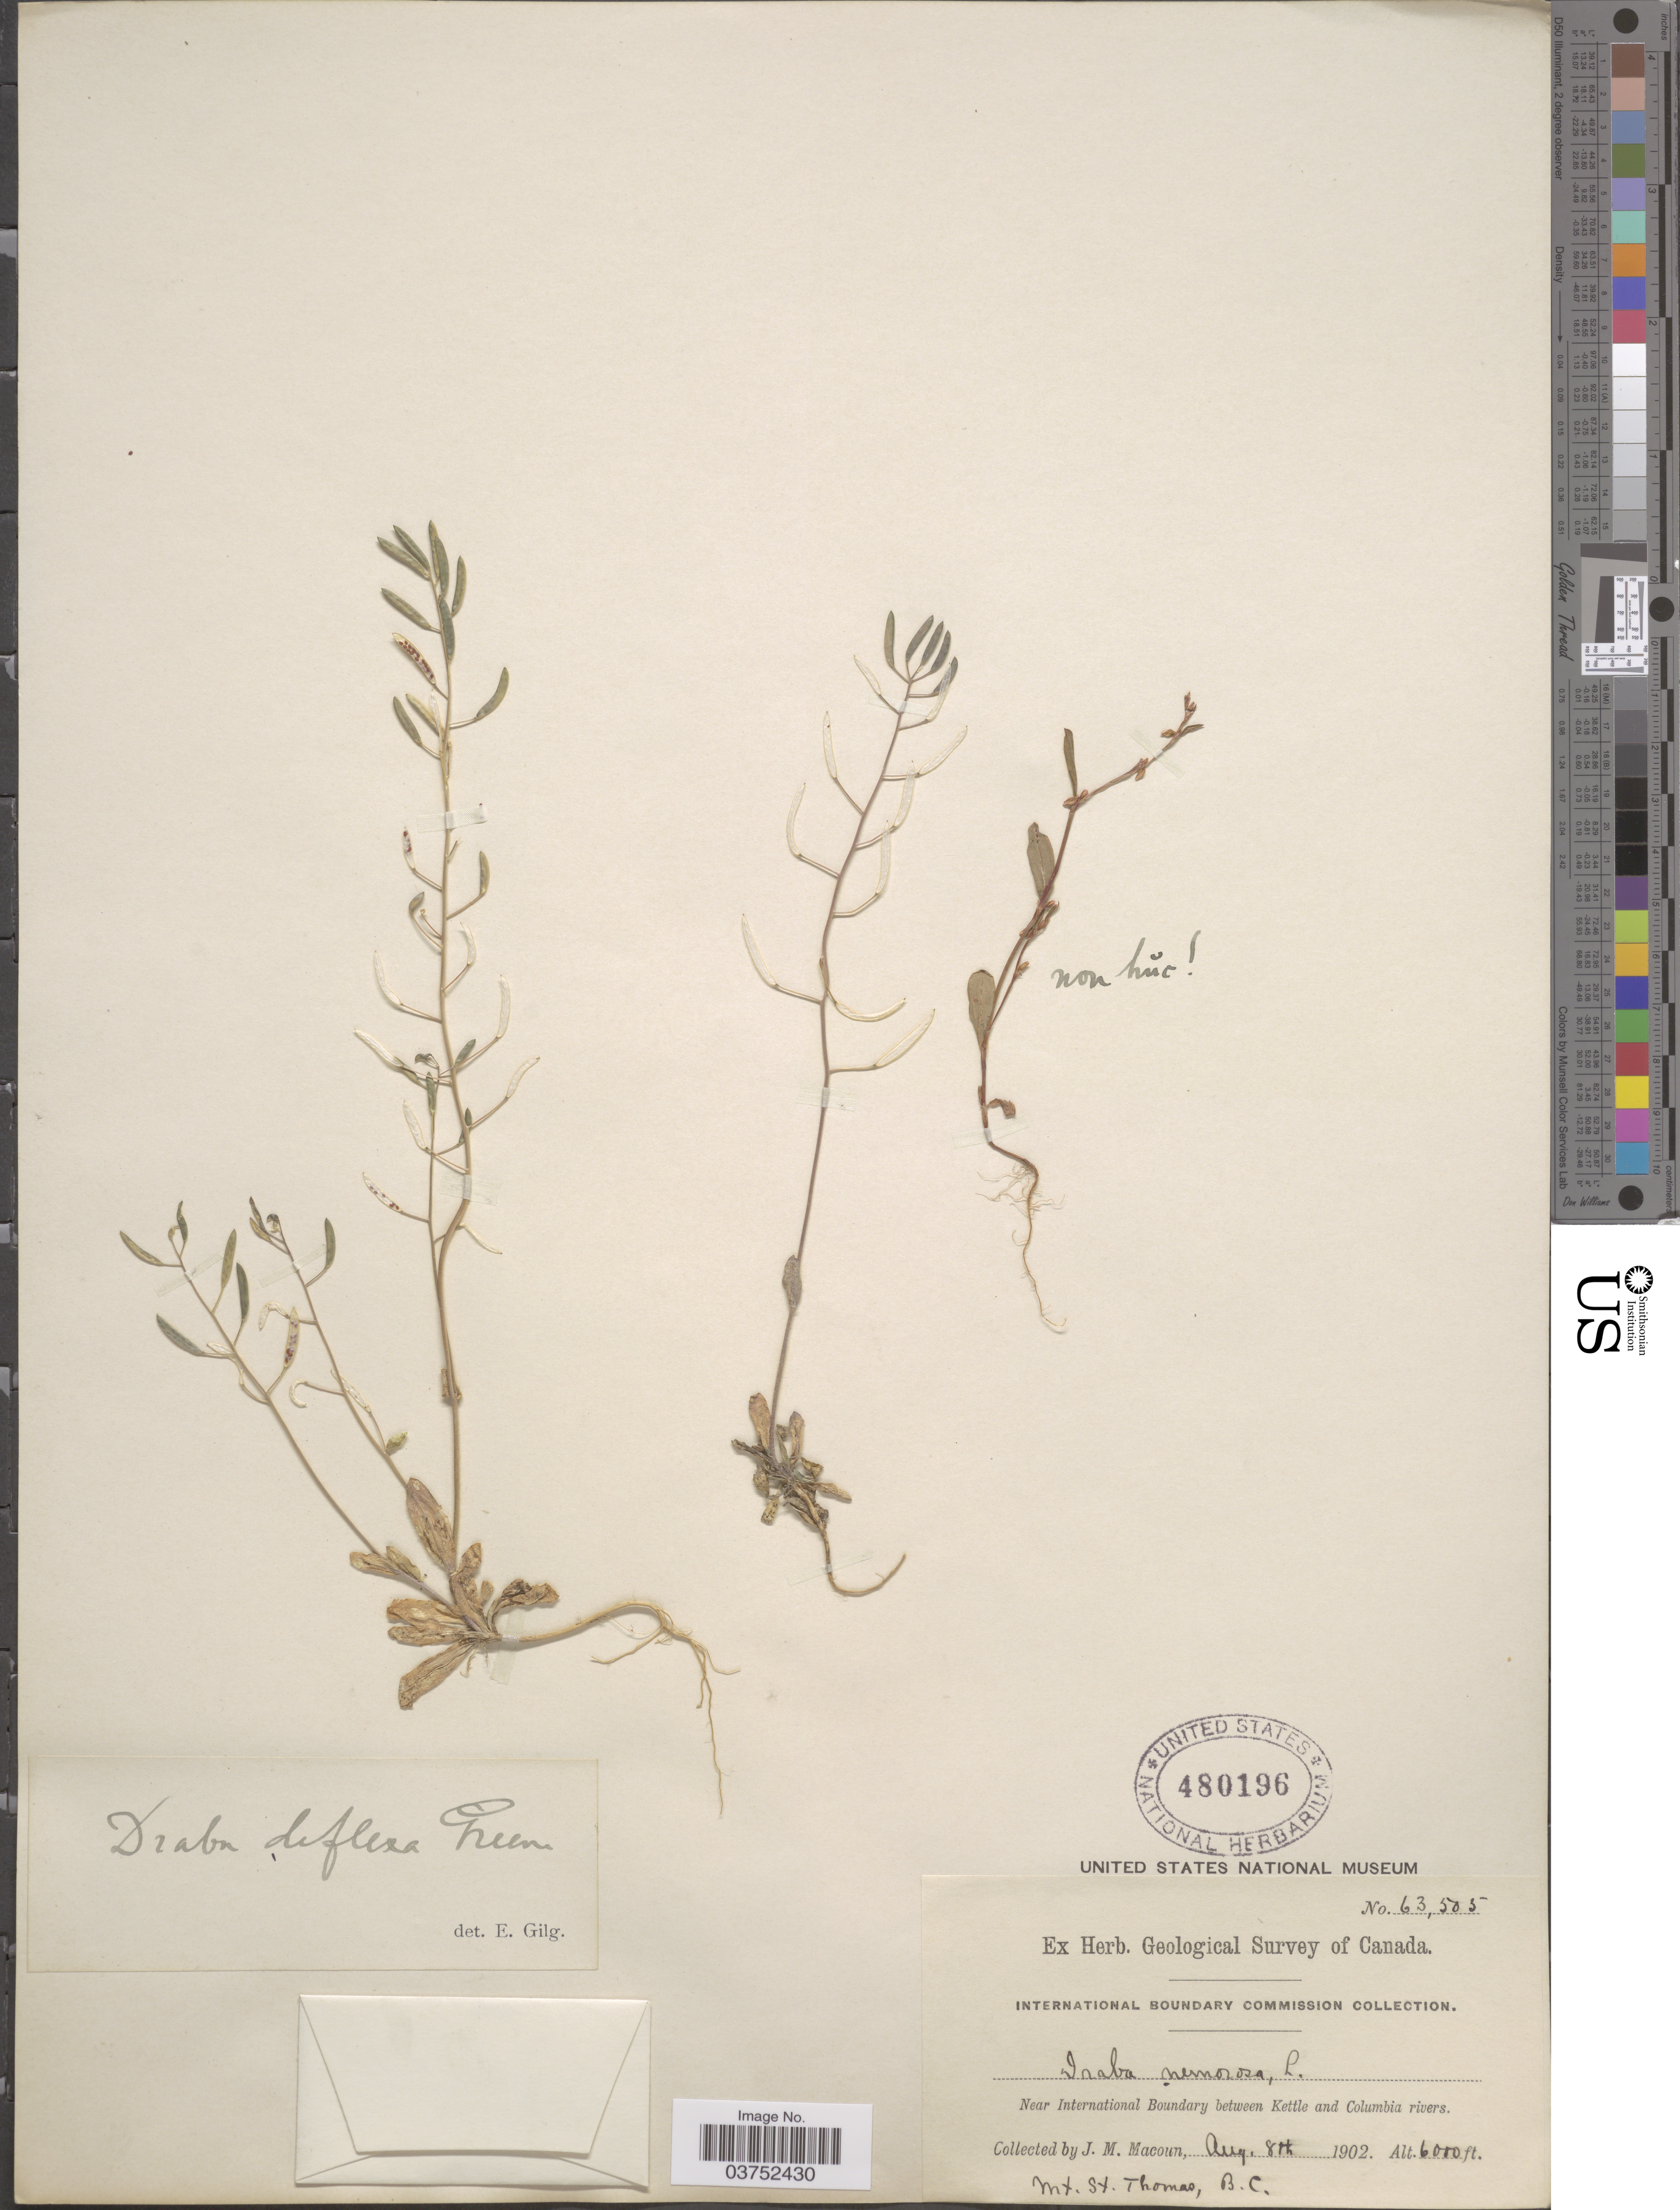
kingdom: Plantae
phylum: Tracheophyta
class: Magnoliopsida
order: Brassicales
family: Brassicaceae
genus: Draba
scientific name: Draba stenoloba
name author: Ledeb.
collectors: J. M. Macoun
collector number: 63505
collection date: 1902-08-08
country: Canada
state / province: British Columbia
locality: Near International Boundary between Kettle and Columbia rivers. Mt. St. Thomas.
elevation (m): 1829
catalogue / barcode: US 480196